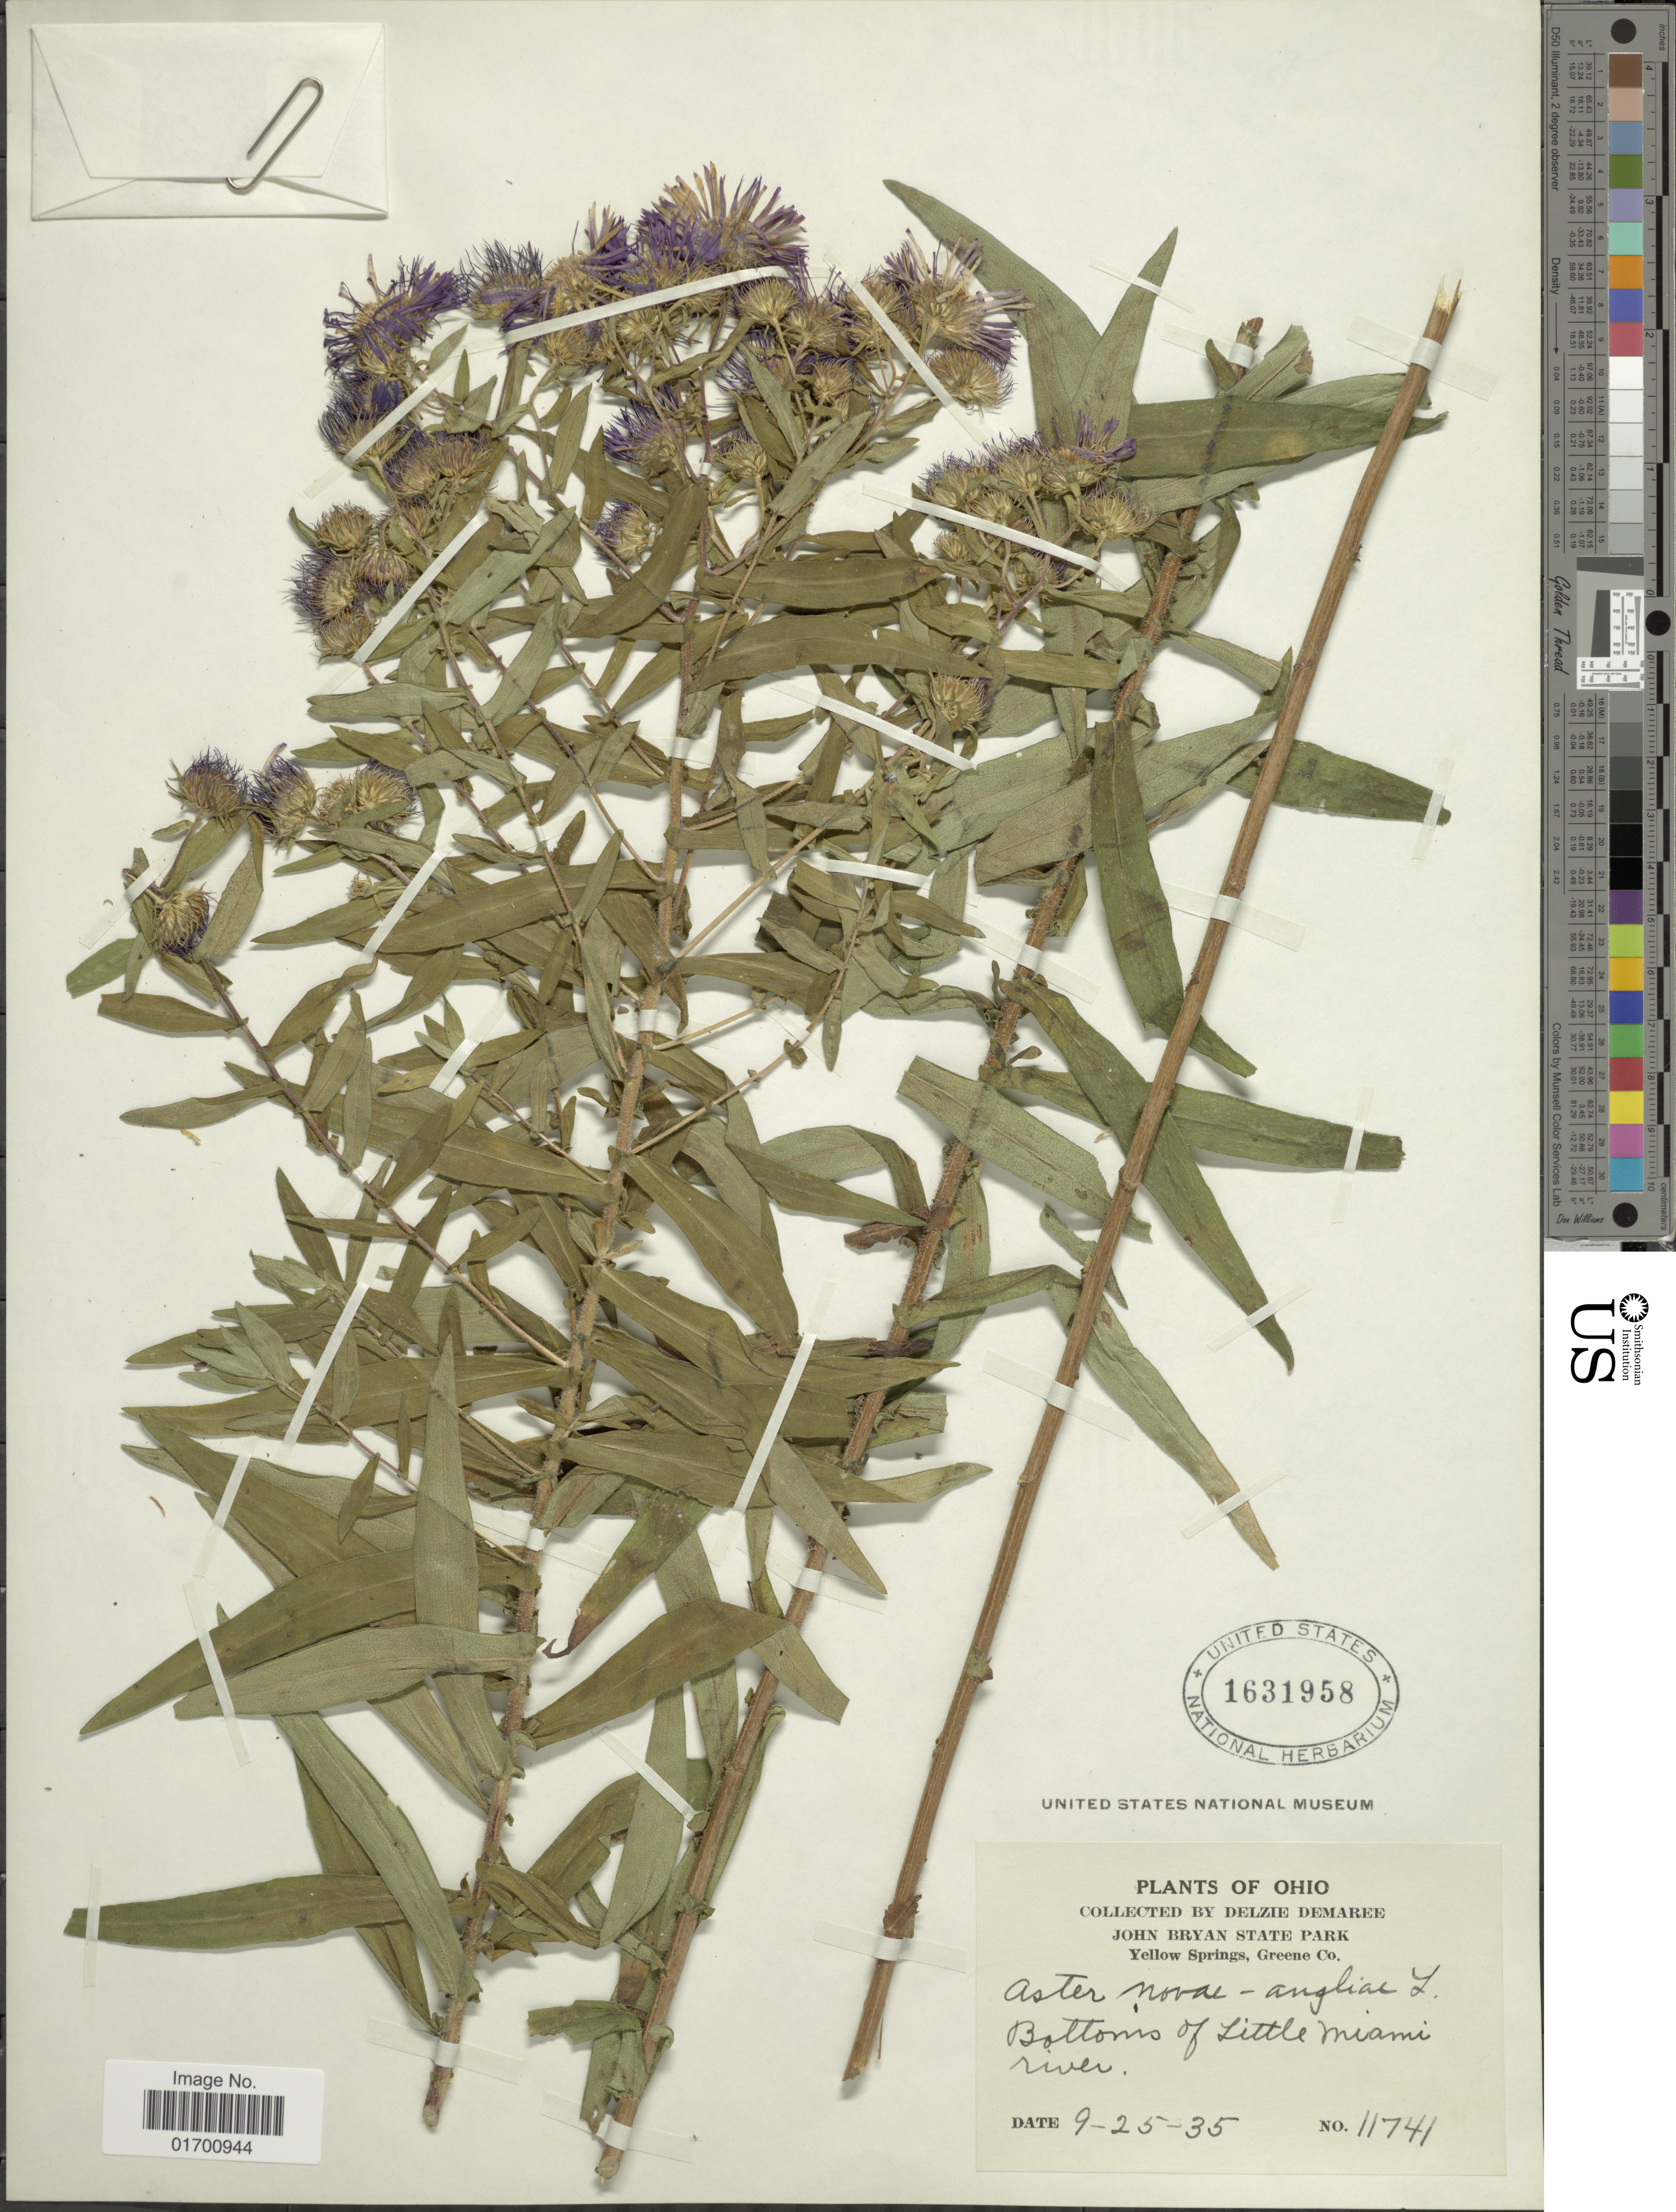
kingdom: Plantae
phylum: Tracheophyta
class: Magnoliopsida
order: Asterales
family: Asteraceae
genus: Symphyotrichum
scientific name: Symphyotrichum novae-angliae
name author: (L.) G.L. Nesom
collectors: D. Demaree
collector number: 11741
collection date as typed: Transcribed d/m/y: 25/9/35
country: United States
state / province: Ohio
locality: John Bryan State Park. Yellow Springs, Greene Co. Bottoms of Little Miami river.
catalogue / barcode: US 1631958